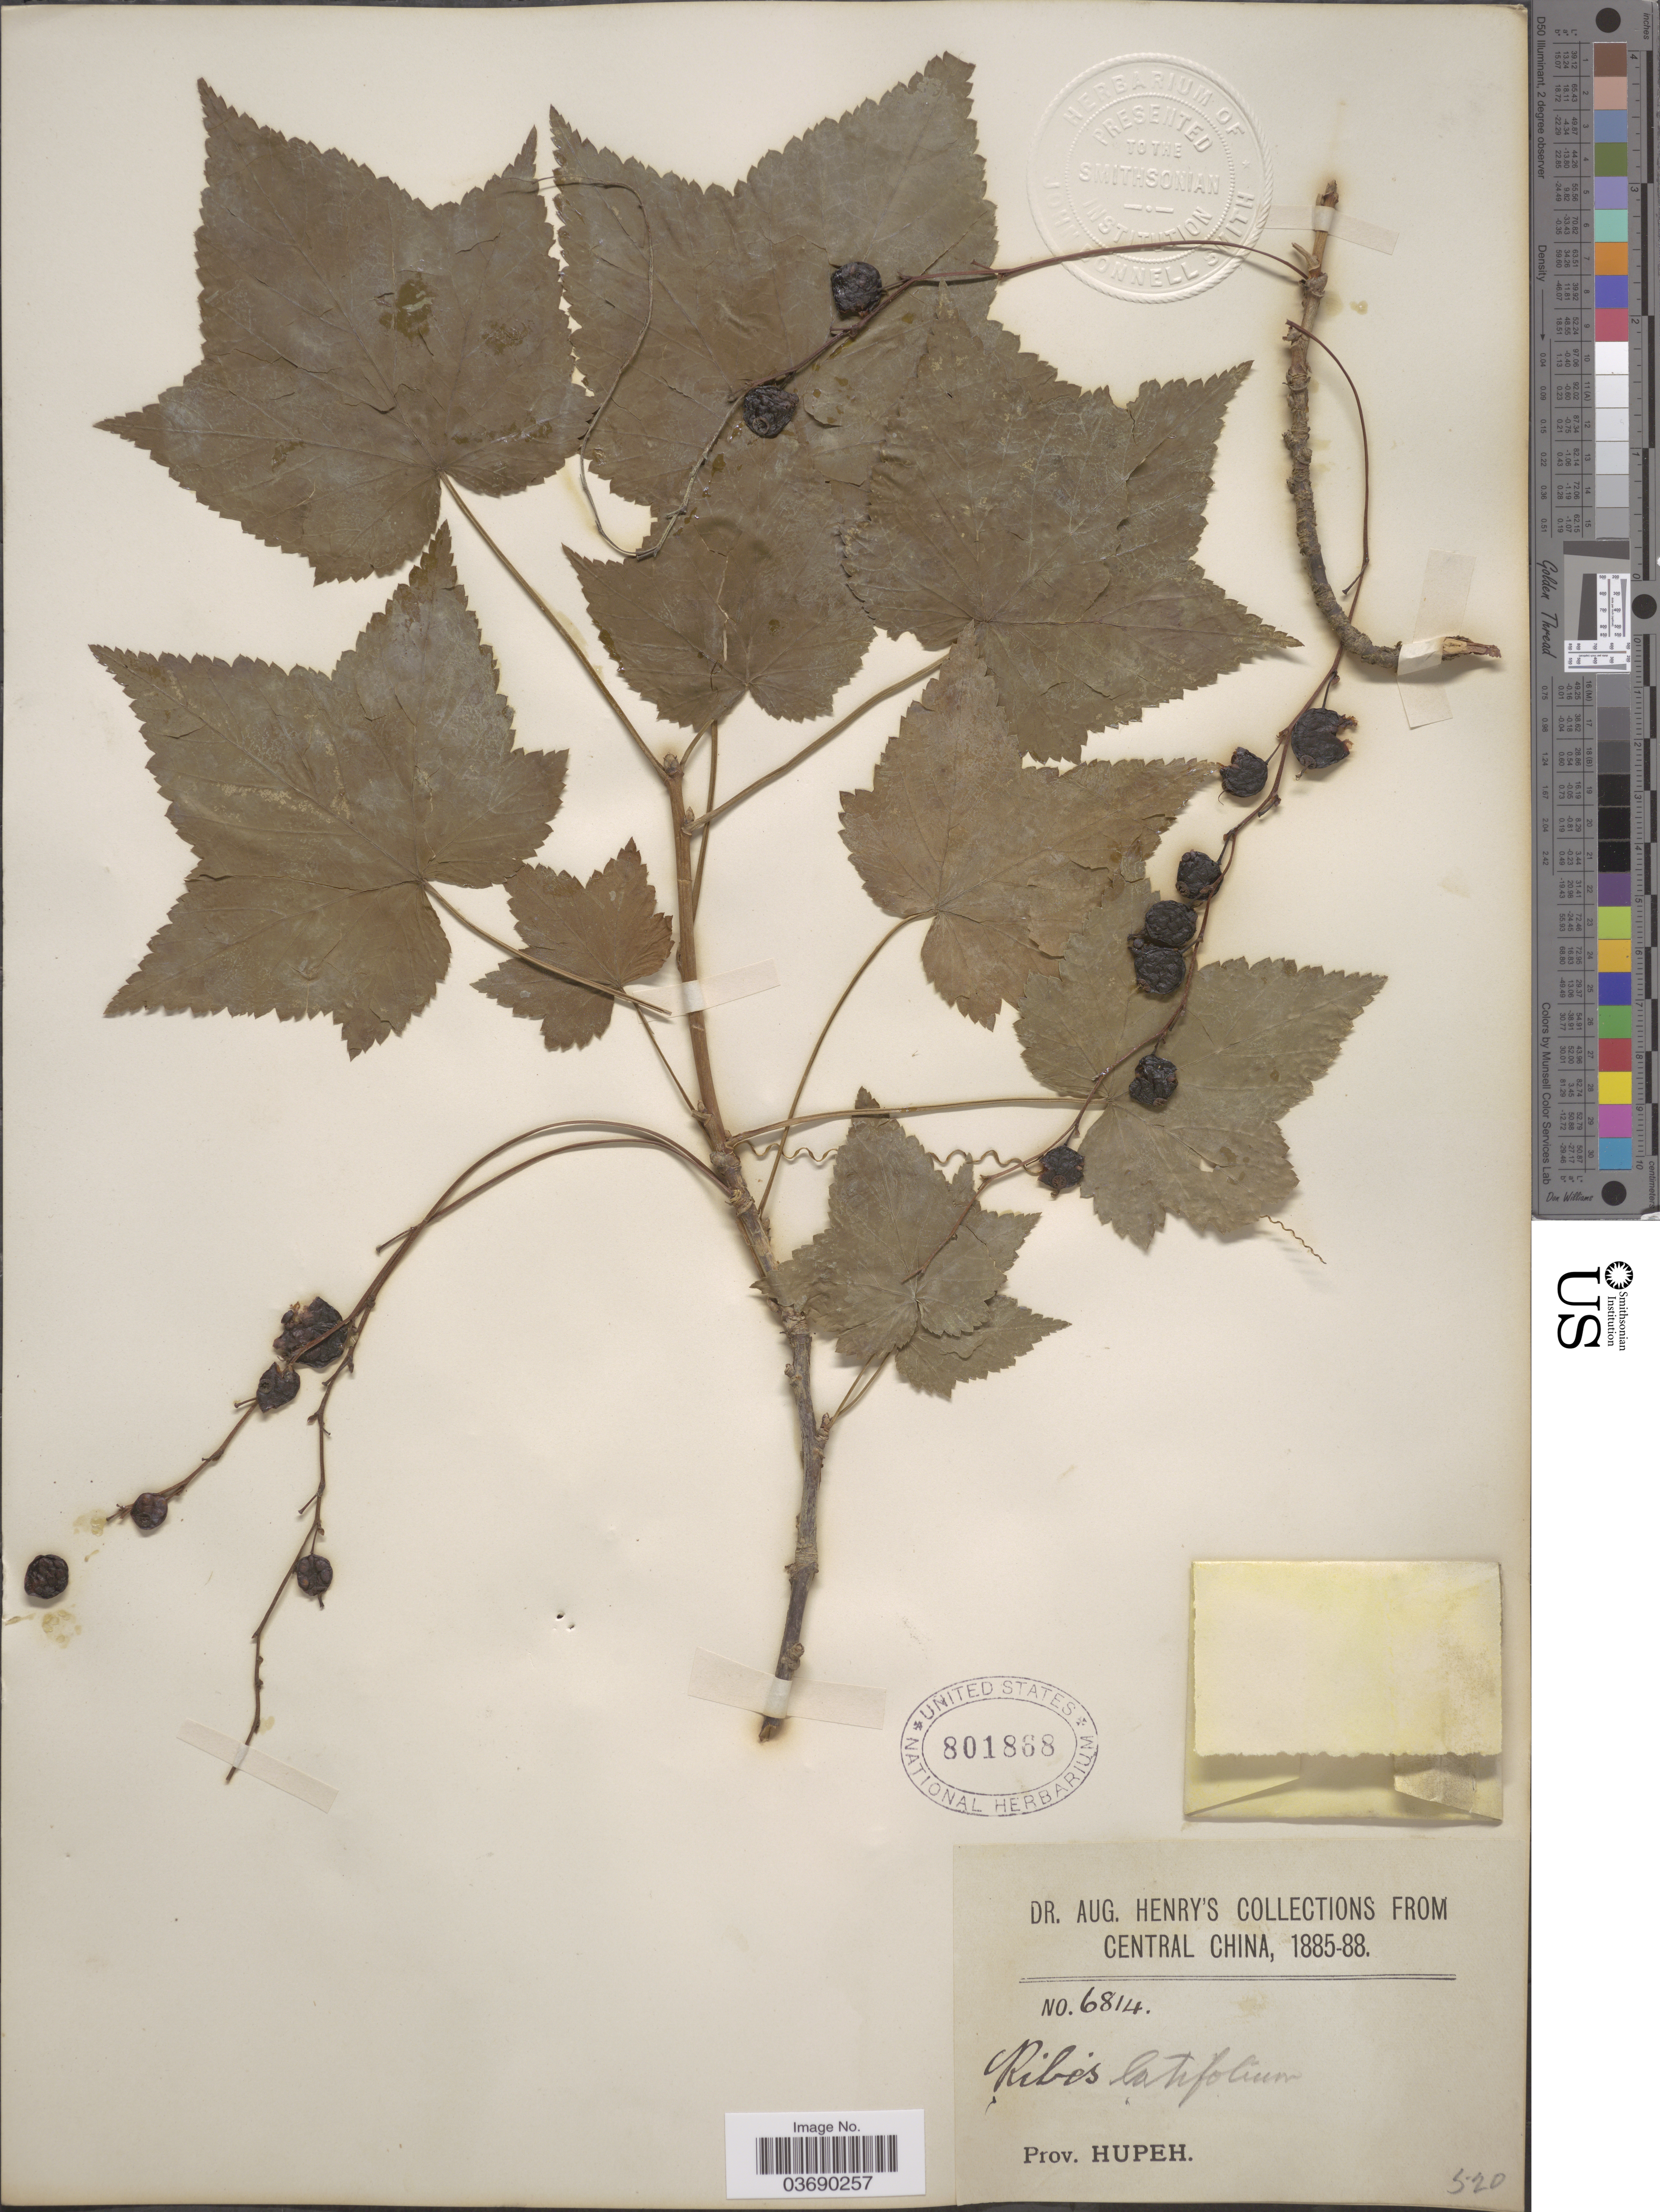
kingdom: Plantae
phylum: Tracheophyta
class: Magnoliopsida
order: Saxifragales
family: Grossulariaceae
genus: Ribes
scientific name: Ribes latifolium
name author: Jancz.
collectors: A. Henry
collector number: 6814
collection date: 1885/1888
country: China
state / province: Hubei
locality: Central China. Prov. Hupeh.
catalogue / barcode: US 801868